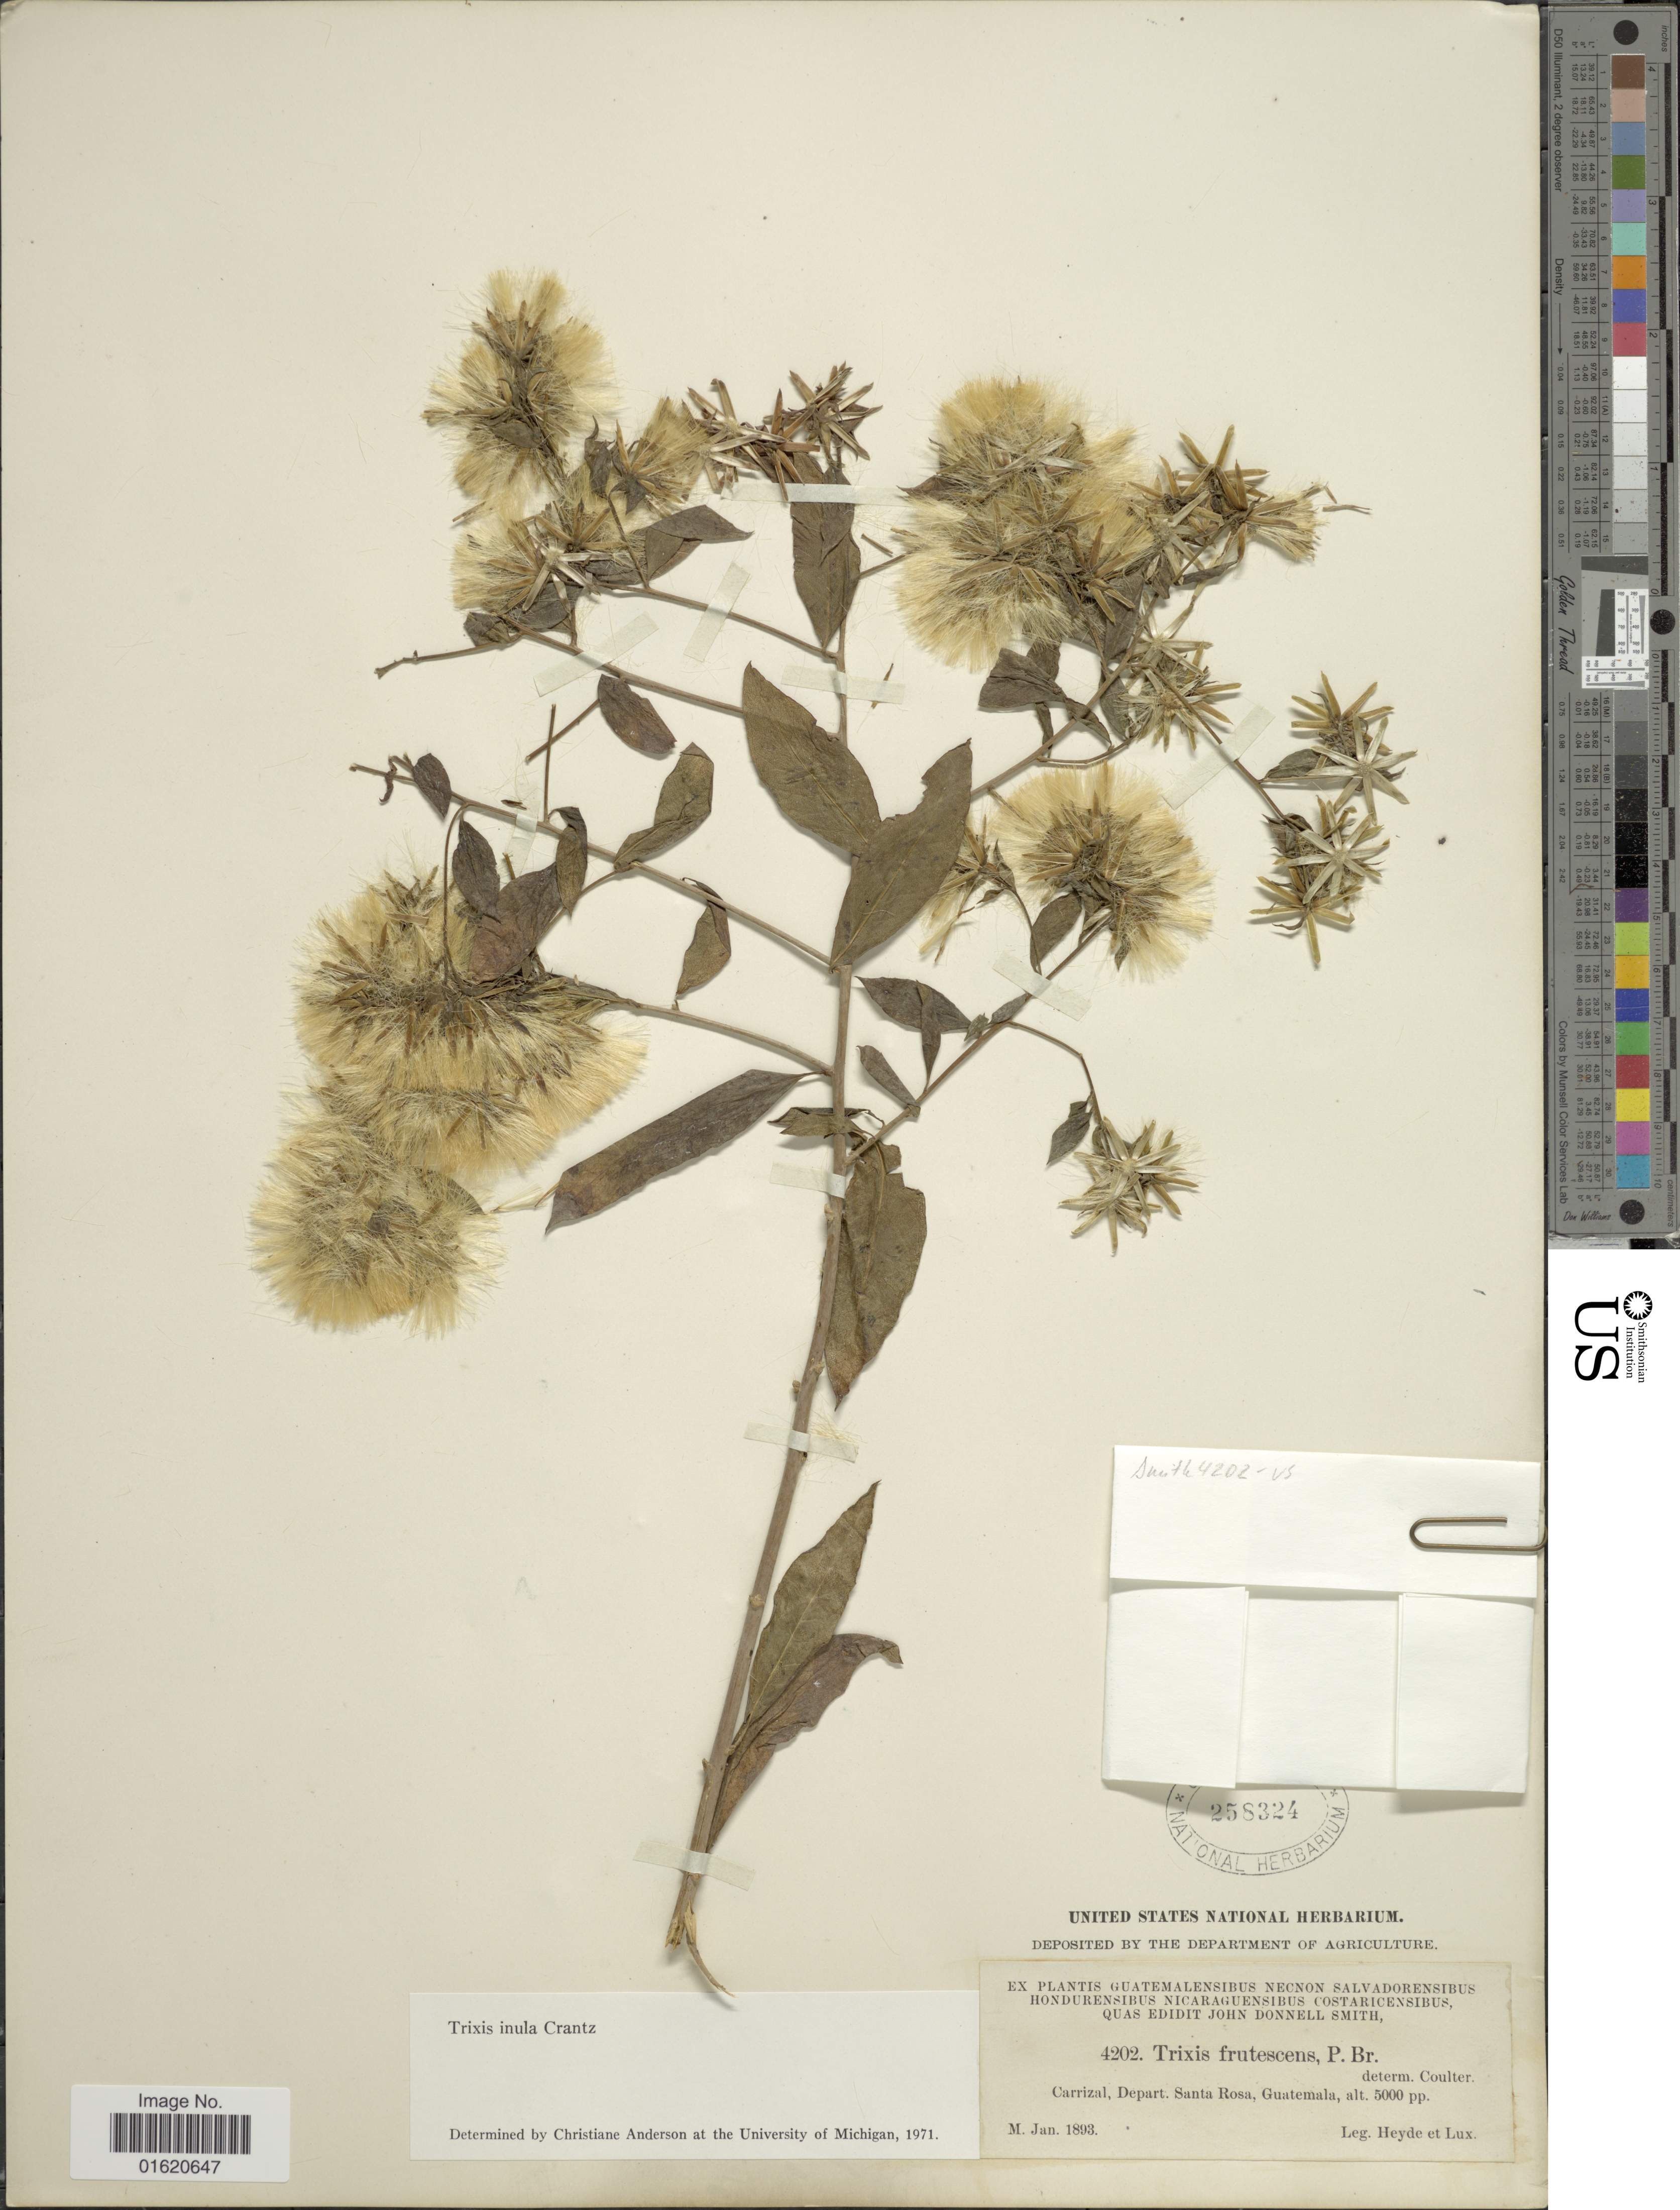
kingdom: Plantae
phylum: Tracheophyta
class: Magnoliopsida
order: Asterales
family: Asteraceae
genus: Trixis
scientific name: Trixis inula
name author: Crantz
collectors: Heyde & Lux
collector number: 4202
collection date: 1893-01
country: Guatemala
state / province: Santa Rosa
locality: Carrizal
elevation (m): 1524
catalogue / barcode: US 258324